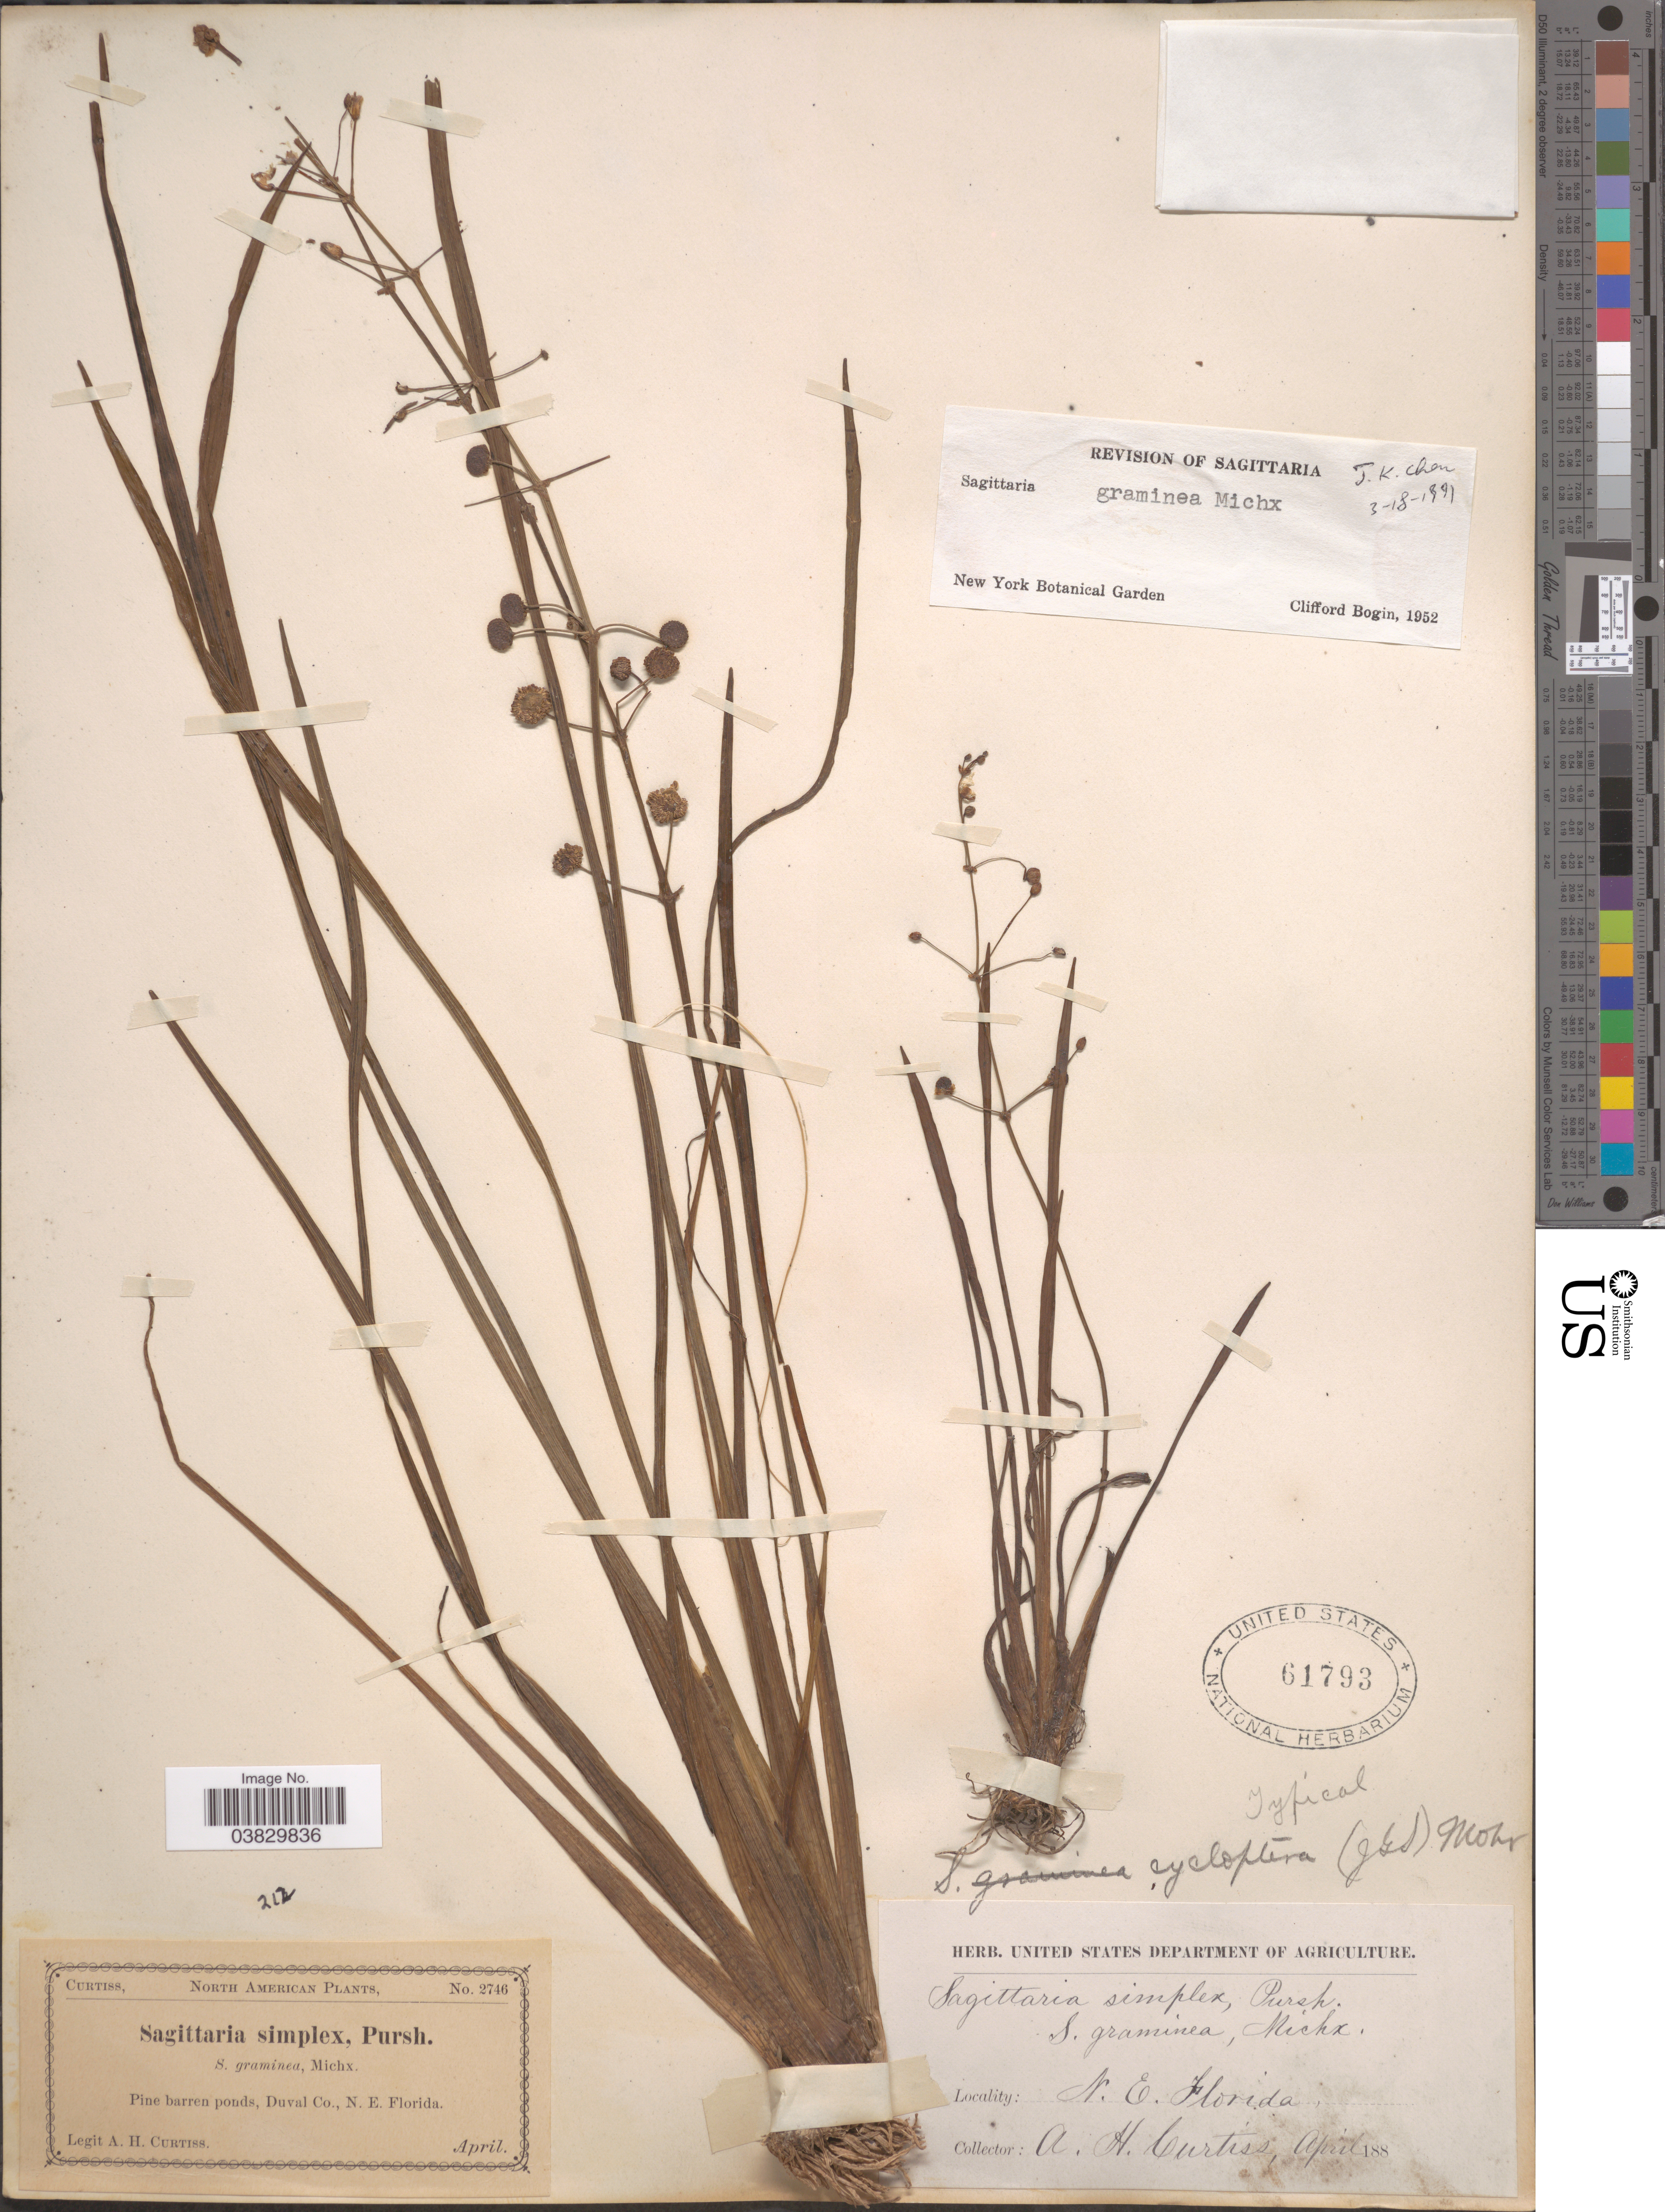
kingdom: Plantae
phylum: Tracheophyta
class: Liliopsida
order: Alismatales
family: Alismataceae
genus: Sagittaria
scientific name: Sagittaria graminea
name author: Michx.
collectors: A. H. Curtiss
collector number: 2746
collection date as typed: april 188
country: United States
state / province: Florida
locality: Pine barren ponds, Duval Co., N. E. Florida.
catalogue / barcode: US 61793